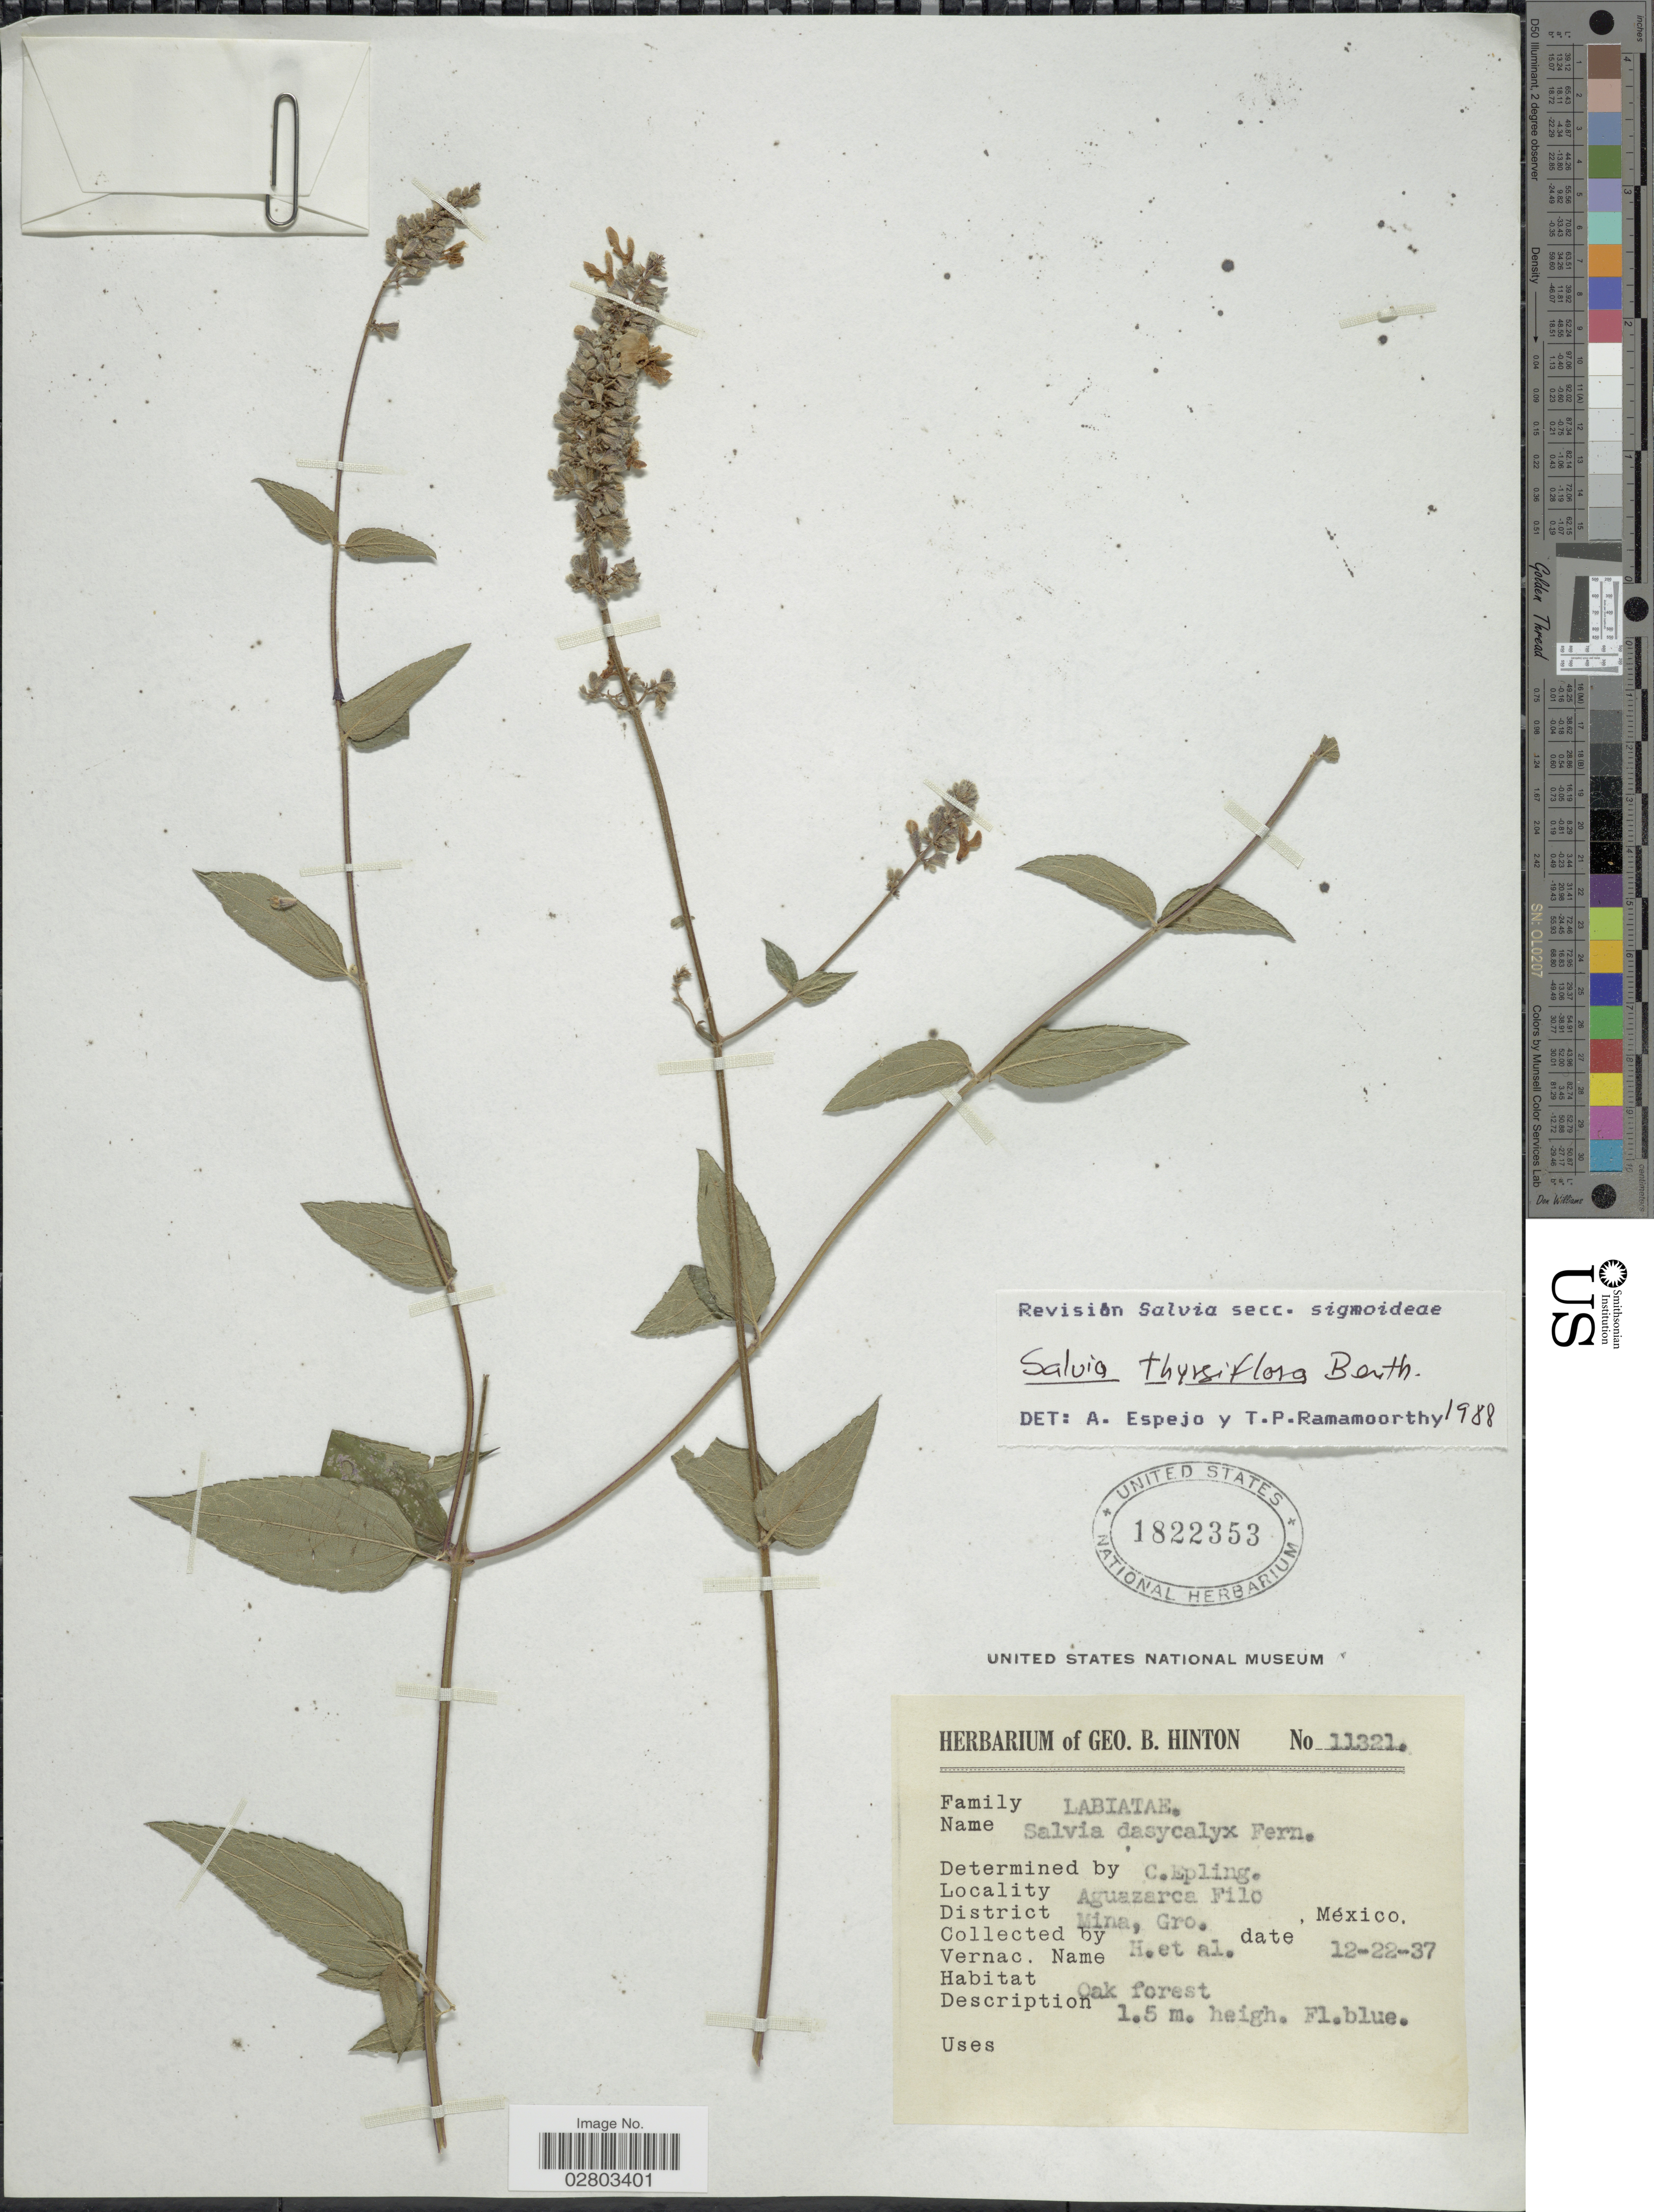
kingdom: Plantae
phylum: Tracheophyta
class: Magnoliopsida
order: Lamiales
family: Lamiaceae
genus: Salvia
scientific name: Salvia thyrsiflora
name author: Benth.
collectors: G. B. Hinton & et al.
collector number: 11321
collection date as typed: Transcribed d/m/y: 22/12/37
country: Mexico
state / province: Guerrero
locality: Aguazarca Filo, Mina, Gro.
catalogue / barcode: US 1822353